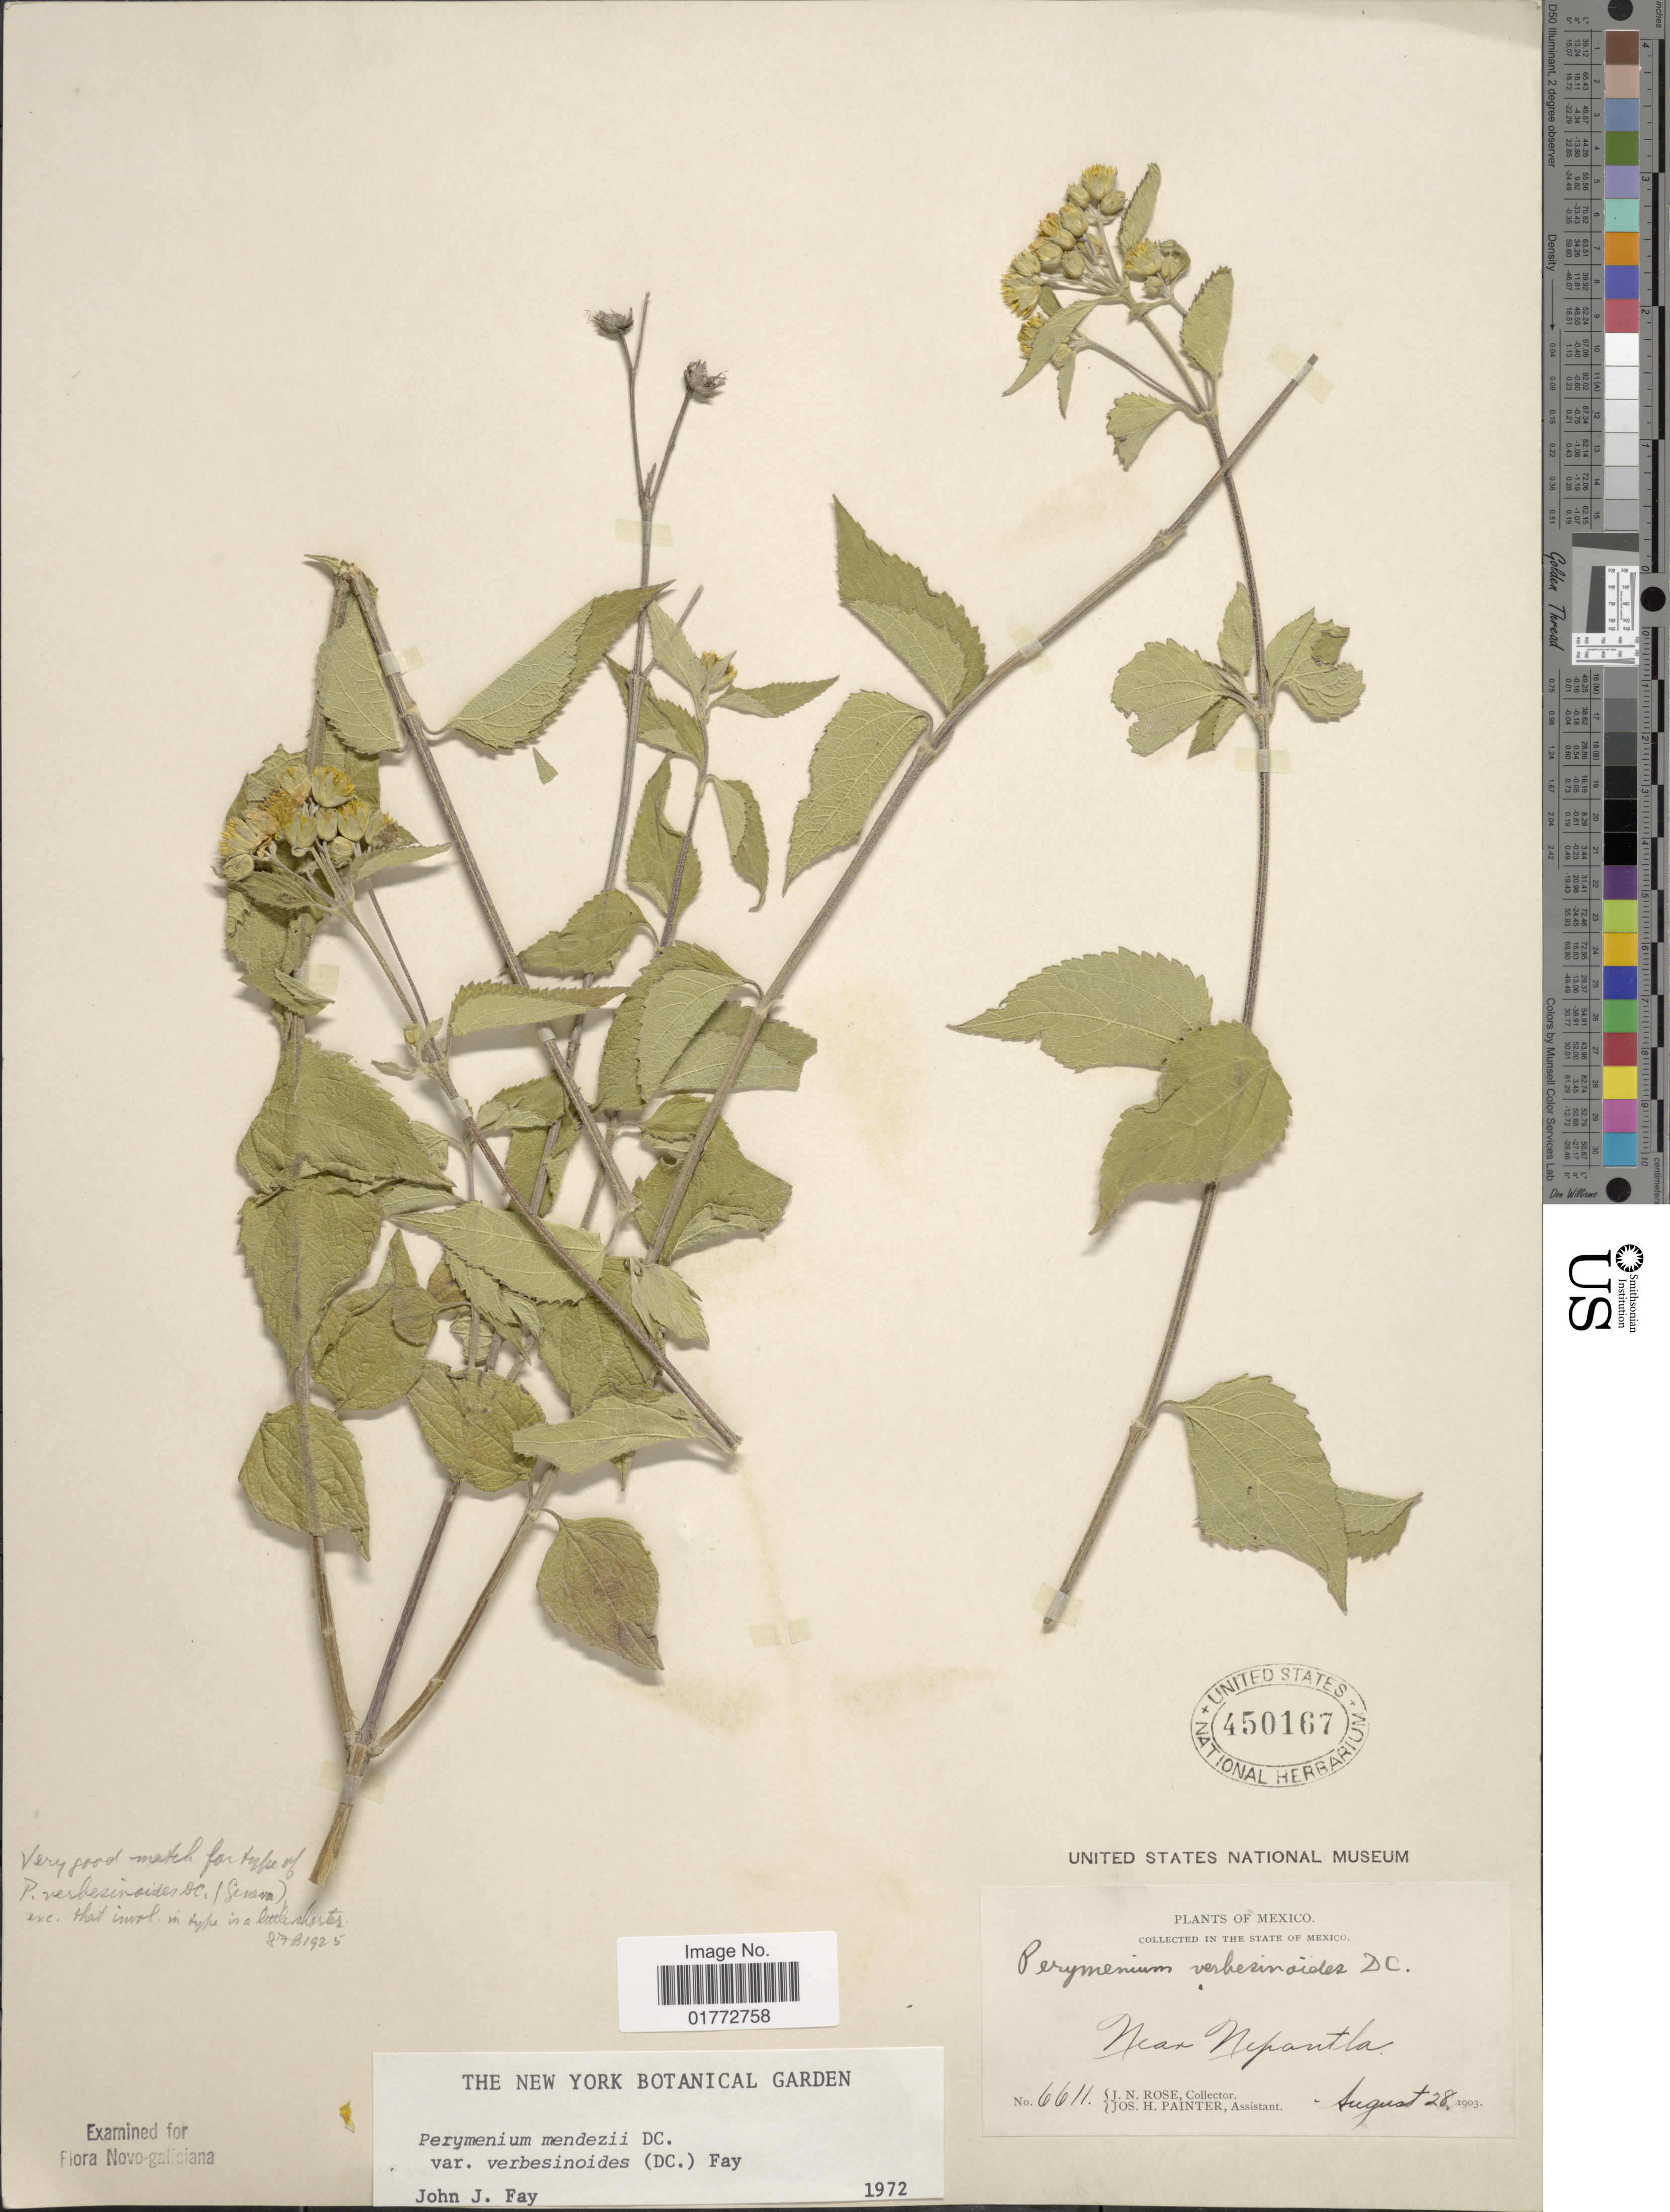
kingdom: Plantae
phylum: Tracheophyta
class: Magnoliopsida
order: Asterales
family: Asteraceae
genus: Perymenium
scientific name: Perymenium mendezii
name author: DC.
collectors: J. N. Rose & J. H. Painter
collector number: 6611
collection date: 1903-08-28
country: Mexico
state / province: México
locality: Near Nepantla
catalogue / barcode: US 450167